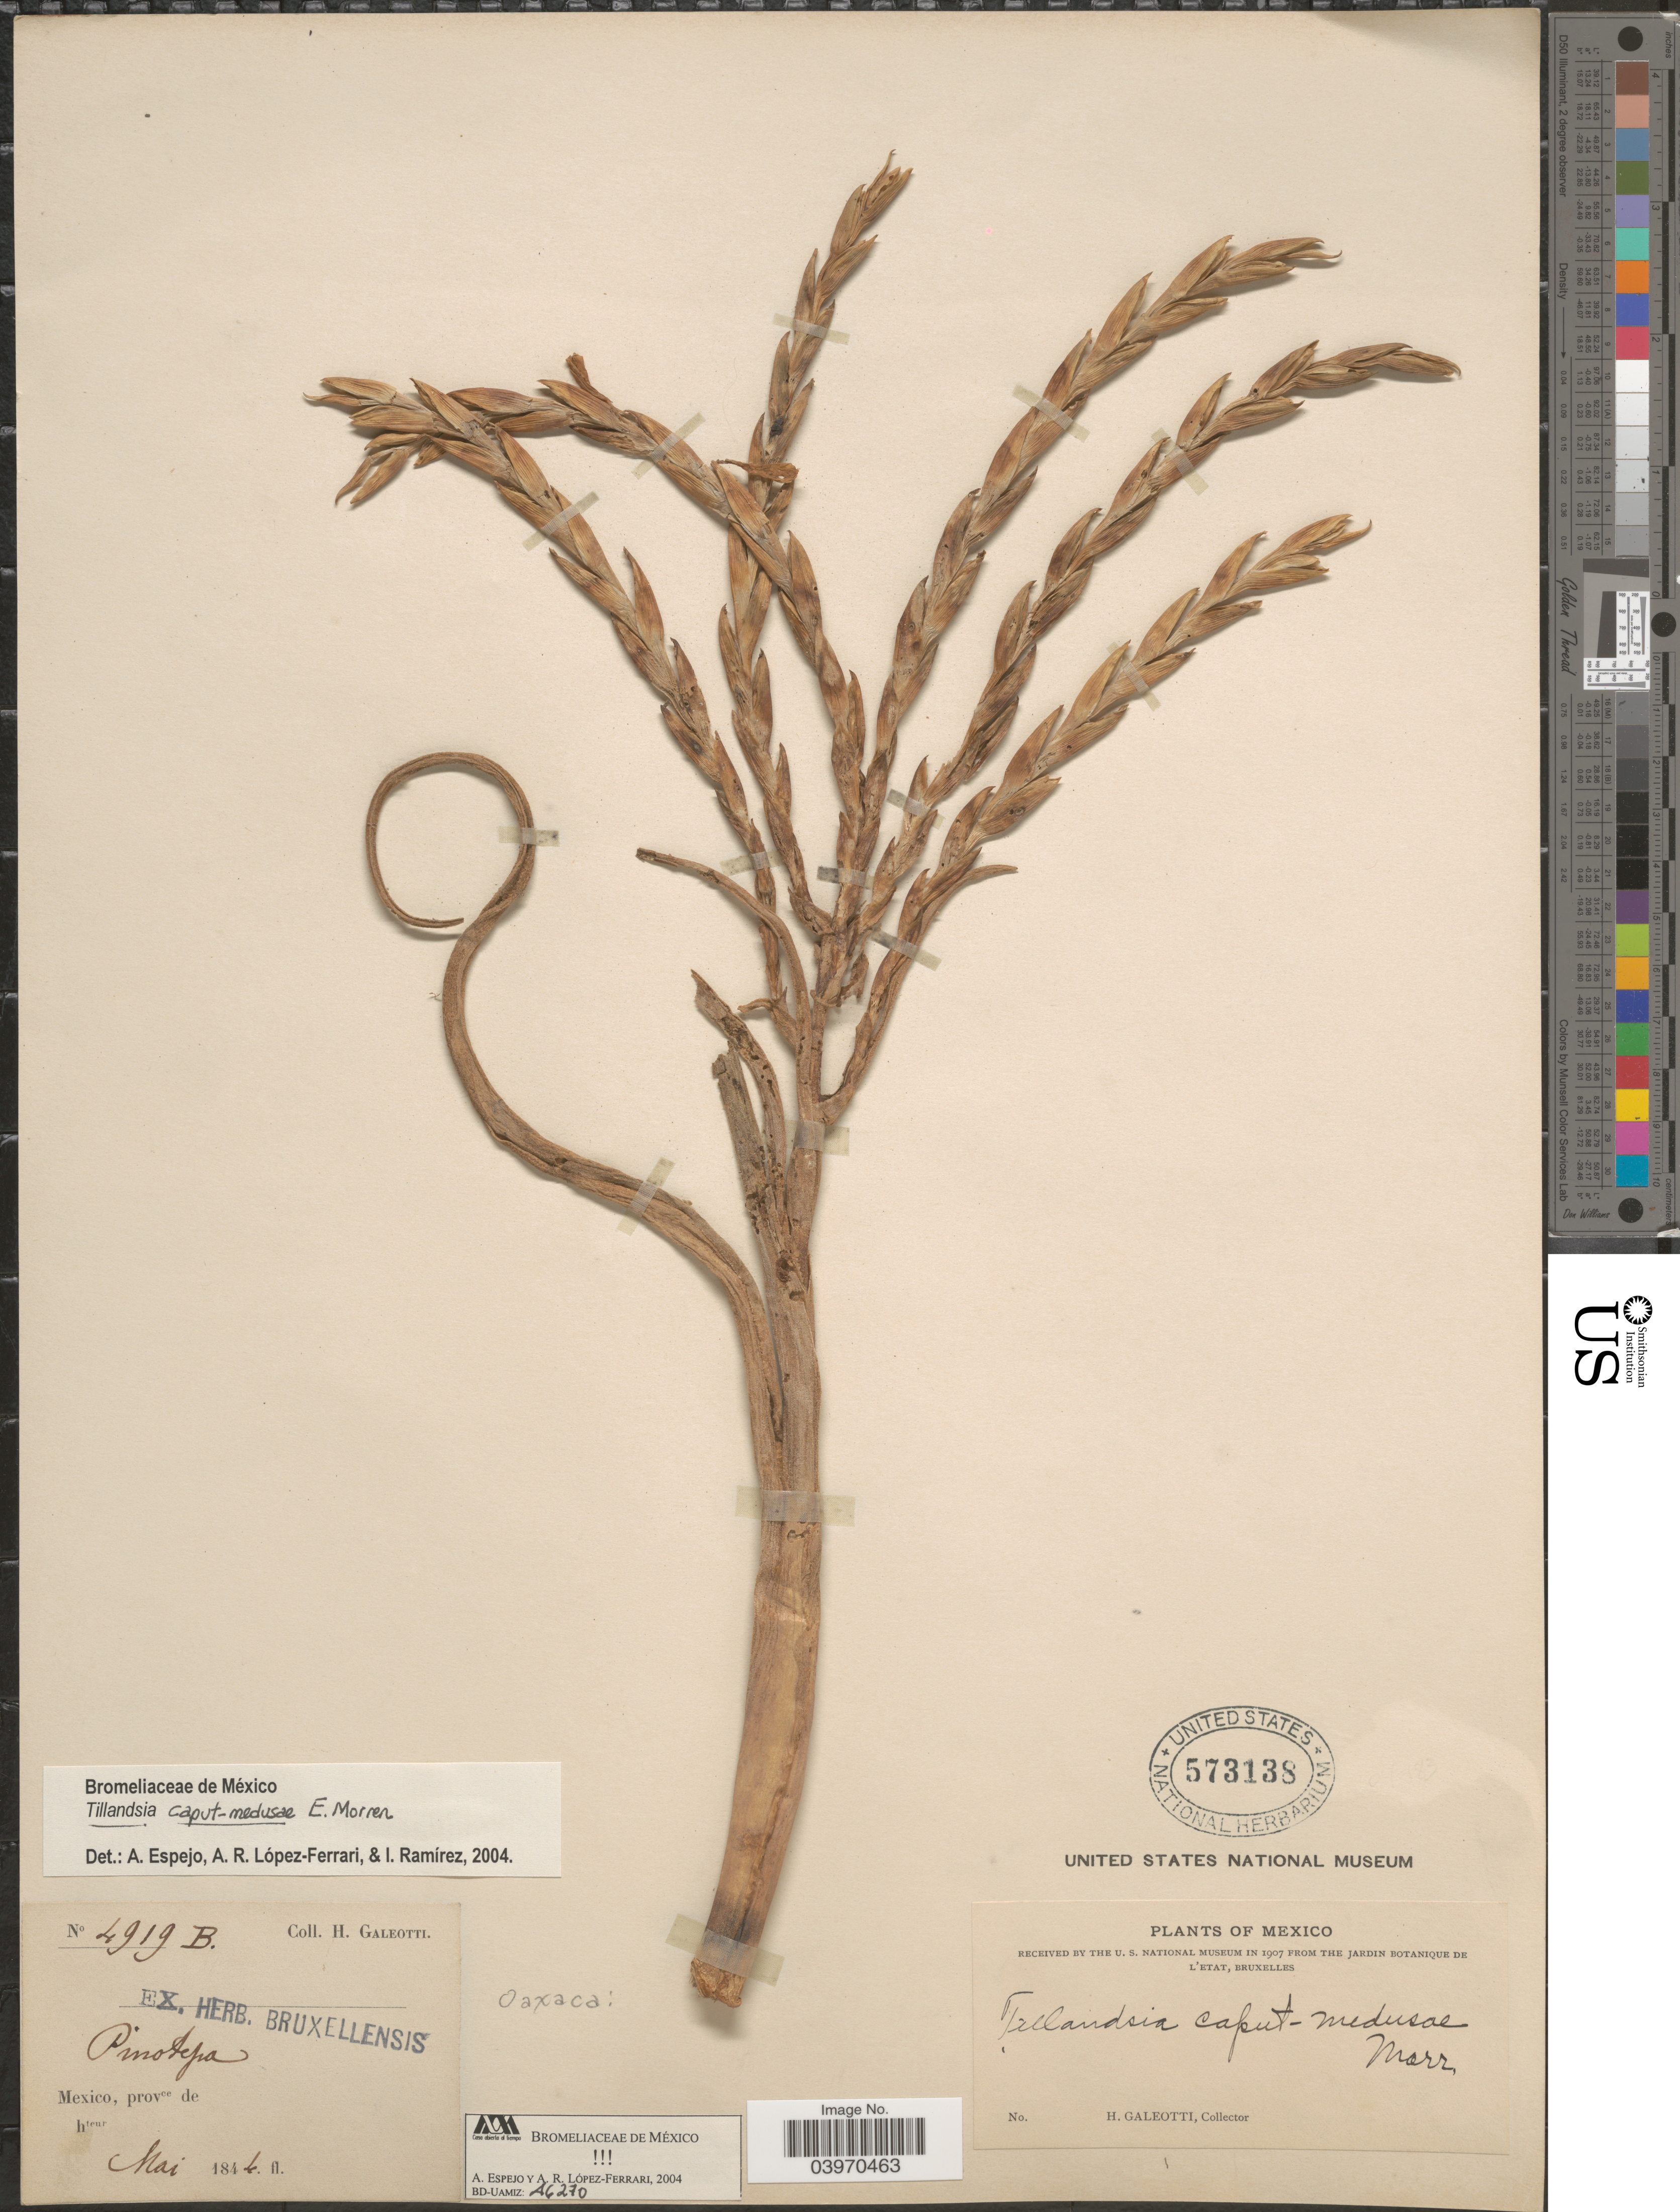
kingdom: Plantae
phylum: Tracheophyta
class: Liliopsida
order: Poales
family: Bromeliaceae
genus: Tillandsia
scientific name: Tillandsia caput-medusae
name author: É. Morren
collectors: H. G. Galeotti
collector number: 4919B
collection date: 1844-05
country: Mexico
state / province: Oaxaca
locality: Pinotepa. Mexico, provce de Hteur. Oaxaca.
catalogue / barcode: US 573138